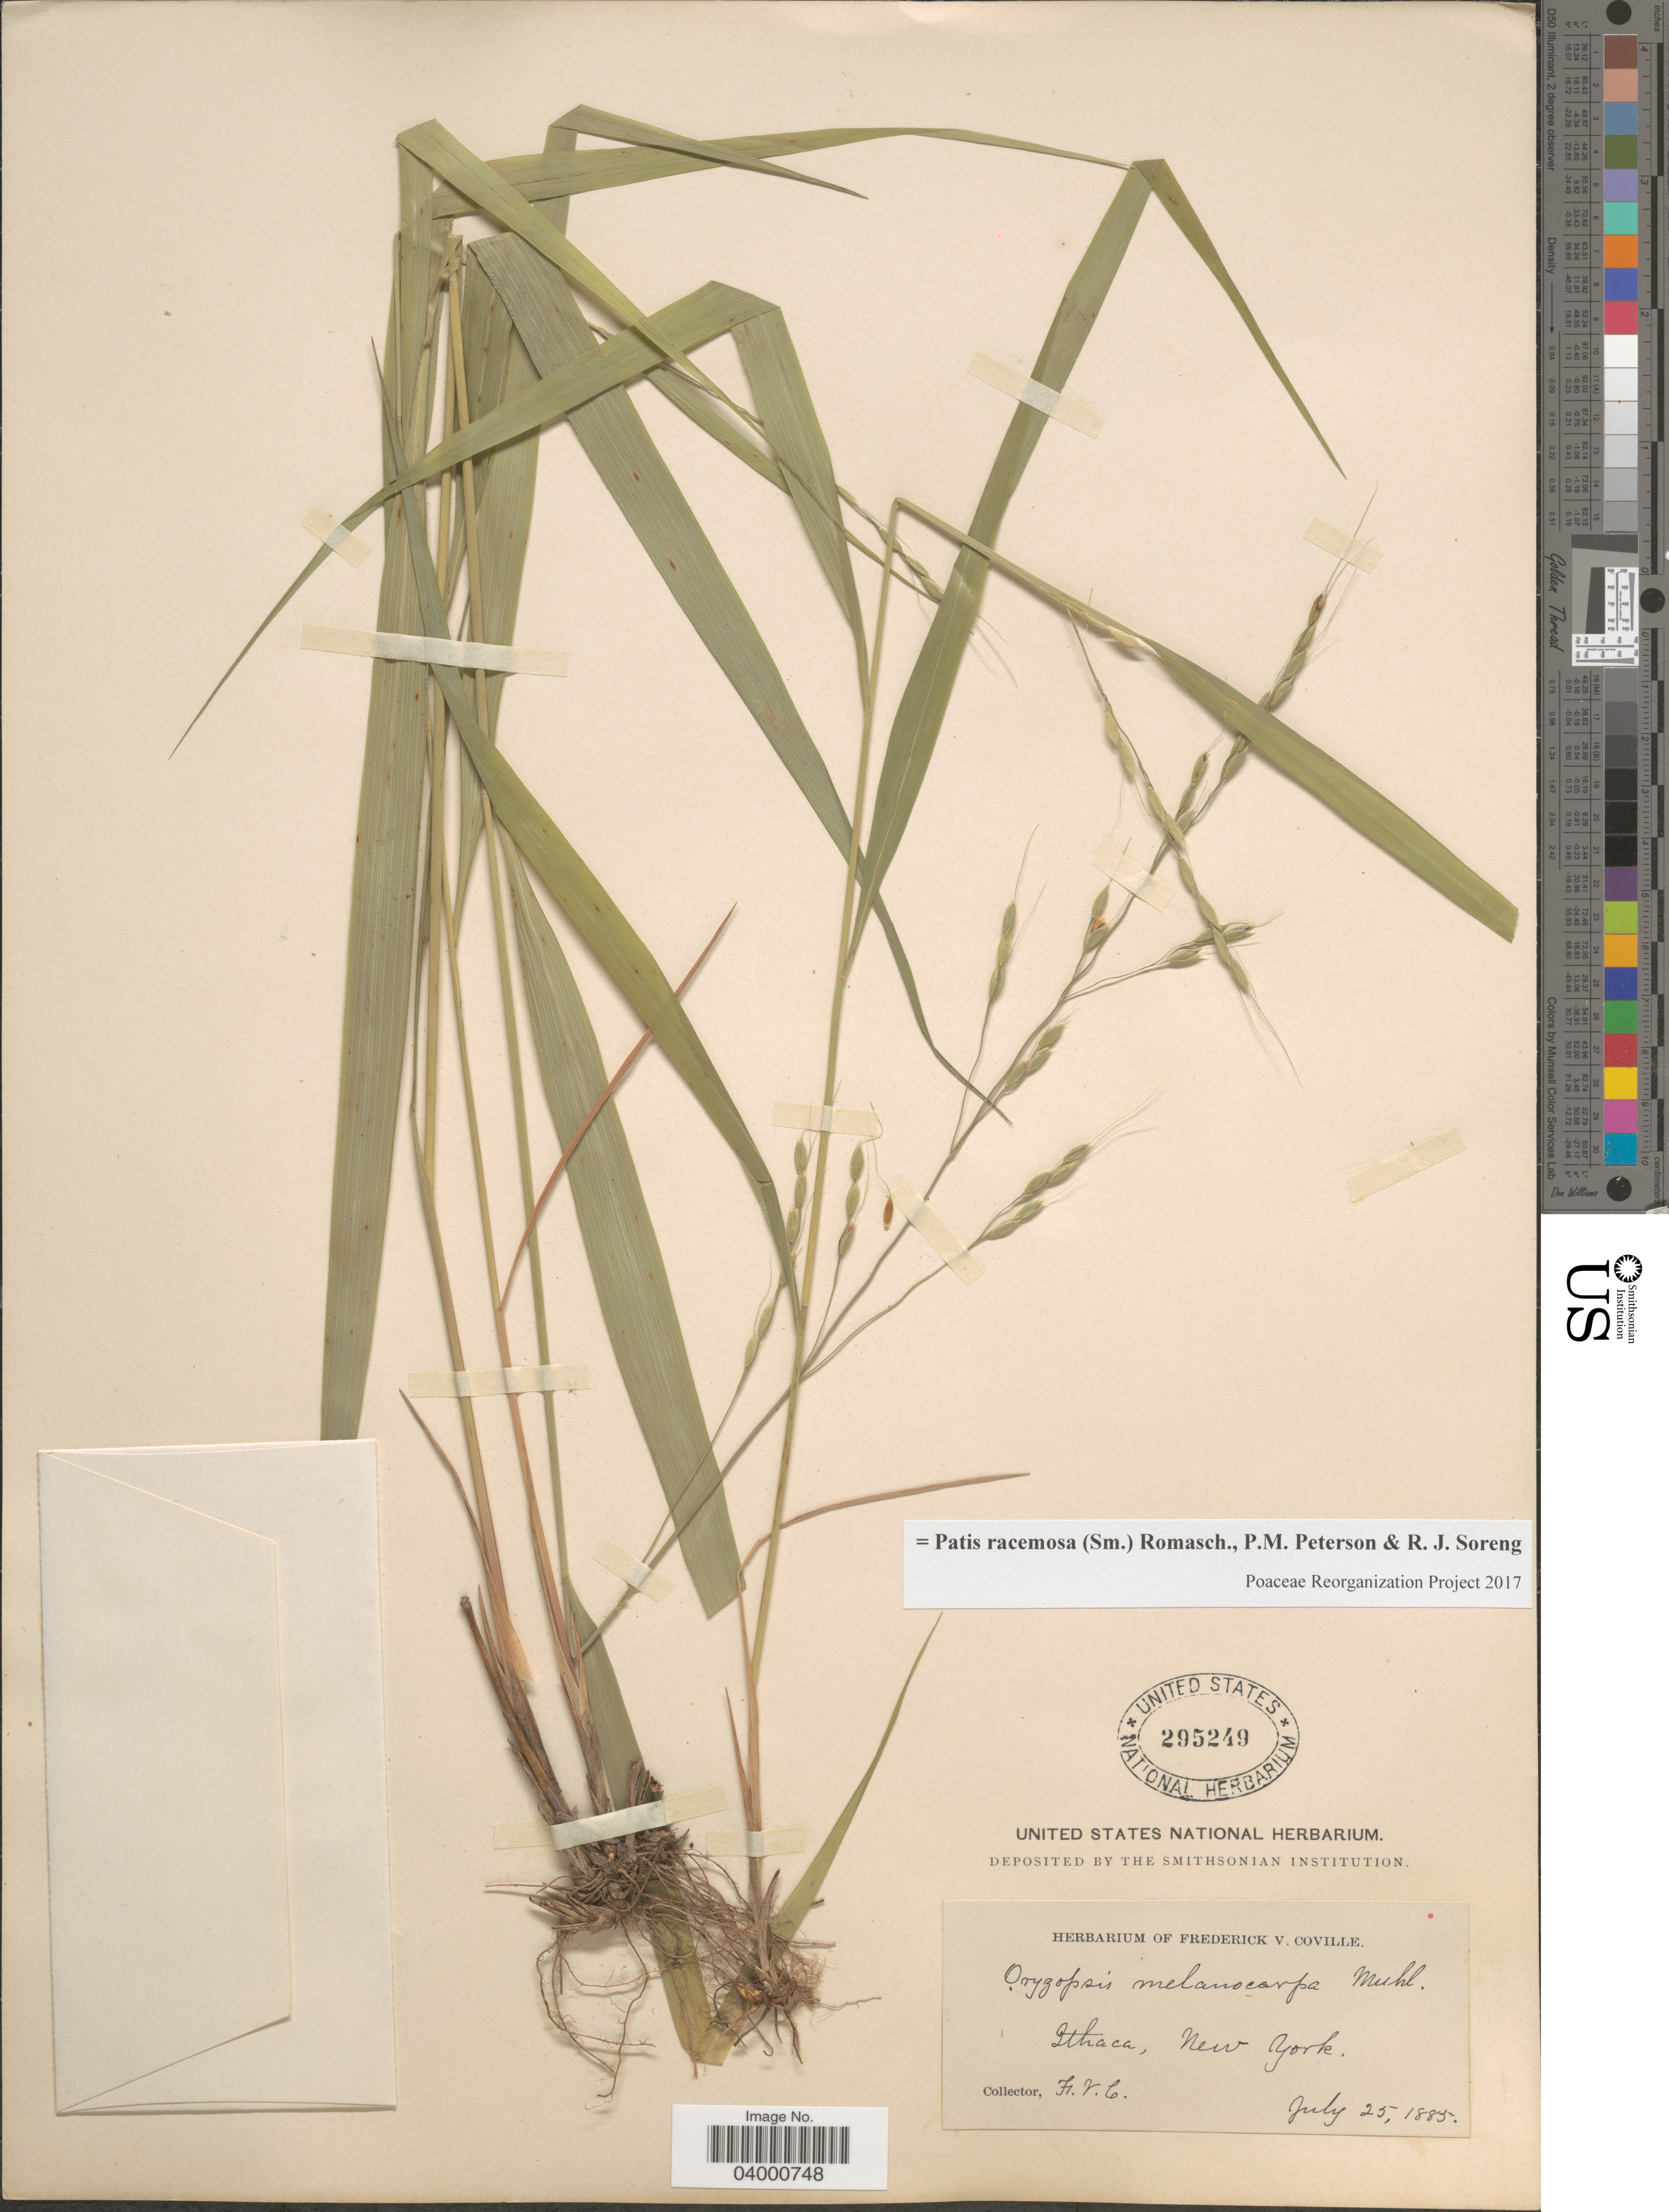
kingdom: Plantae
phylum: Tracheophyta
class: Liliopsida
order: Poales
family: Poaceae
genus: Patis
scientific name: Patis racemosa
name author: (Sm.) Romasch. et al.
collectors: F. V. Coville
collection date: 1885-07-25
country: United States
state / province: New York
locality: Ithaca.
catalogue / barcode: US 295249